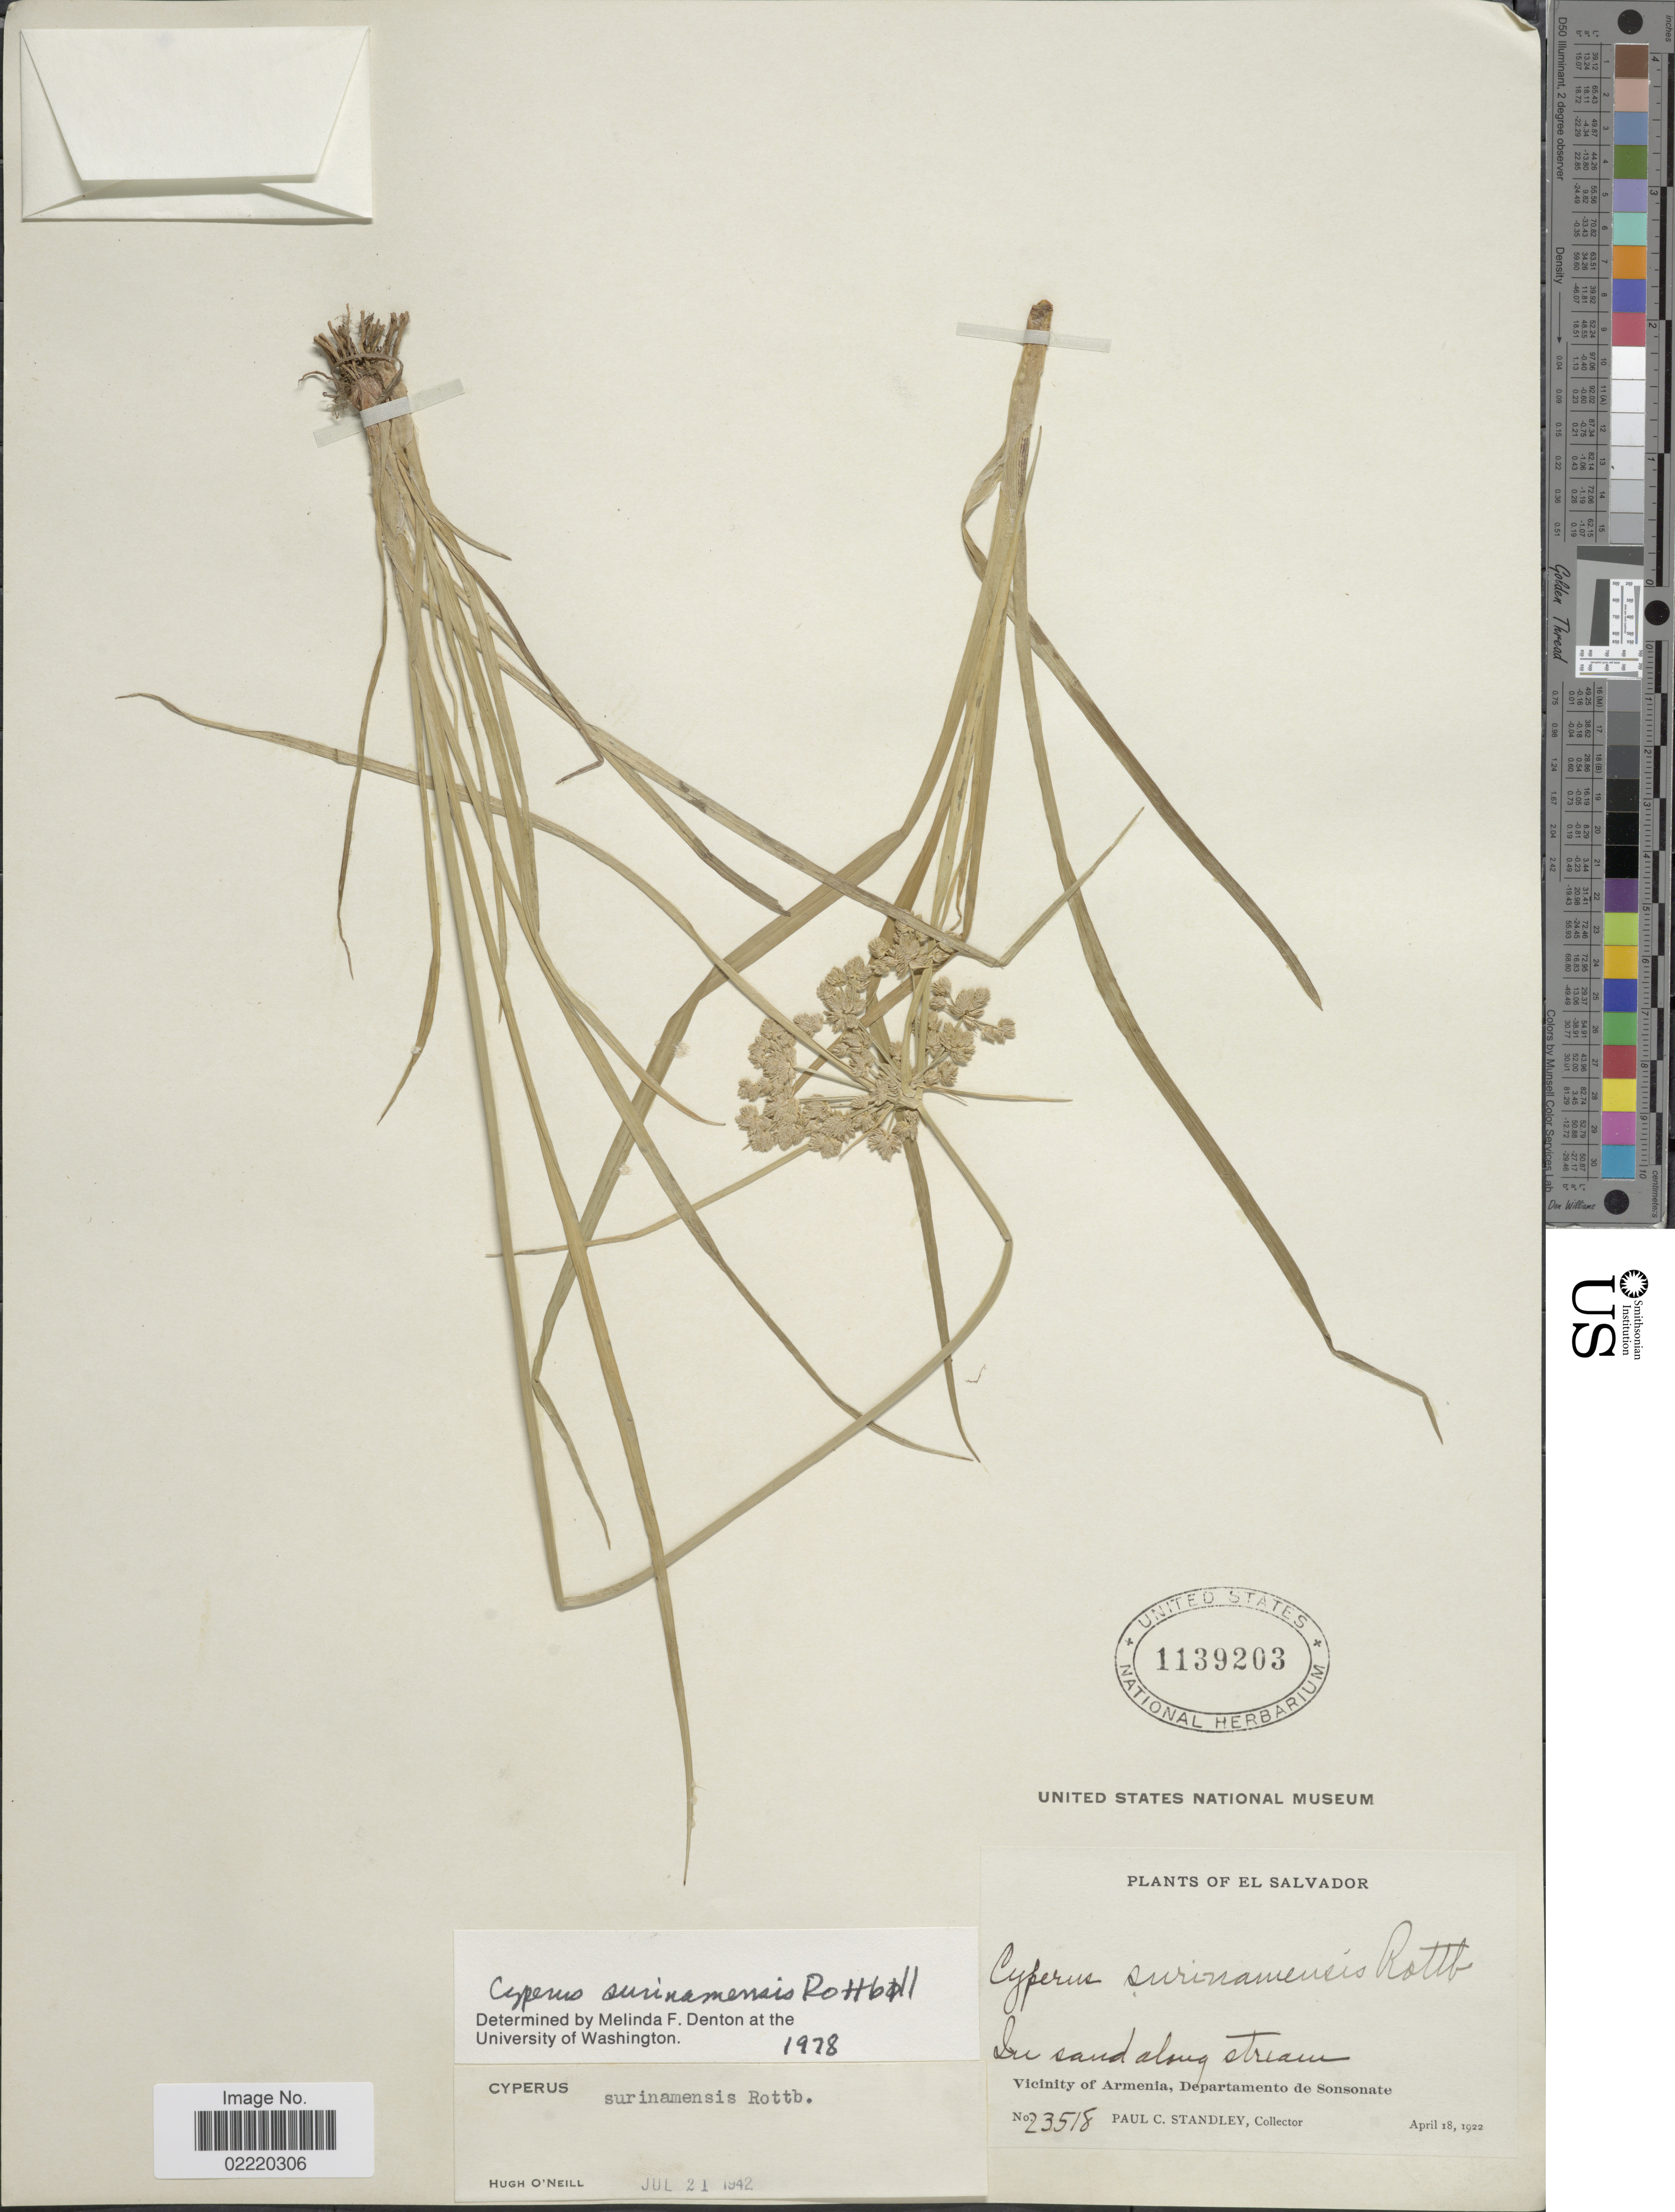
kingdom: Plantae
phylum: Tracheophyta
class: Liliopsida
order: Poales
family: Cyperaceae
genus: Cyperus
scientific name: Cyperus surinamensis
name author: Rottb.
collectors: P. C. Standley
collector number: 23518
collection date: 1922-04-18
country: El Salvador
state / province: Sonsonate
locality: In sand along stream, Vicinity of Armenia.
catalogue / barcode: US 1139203